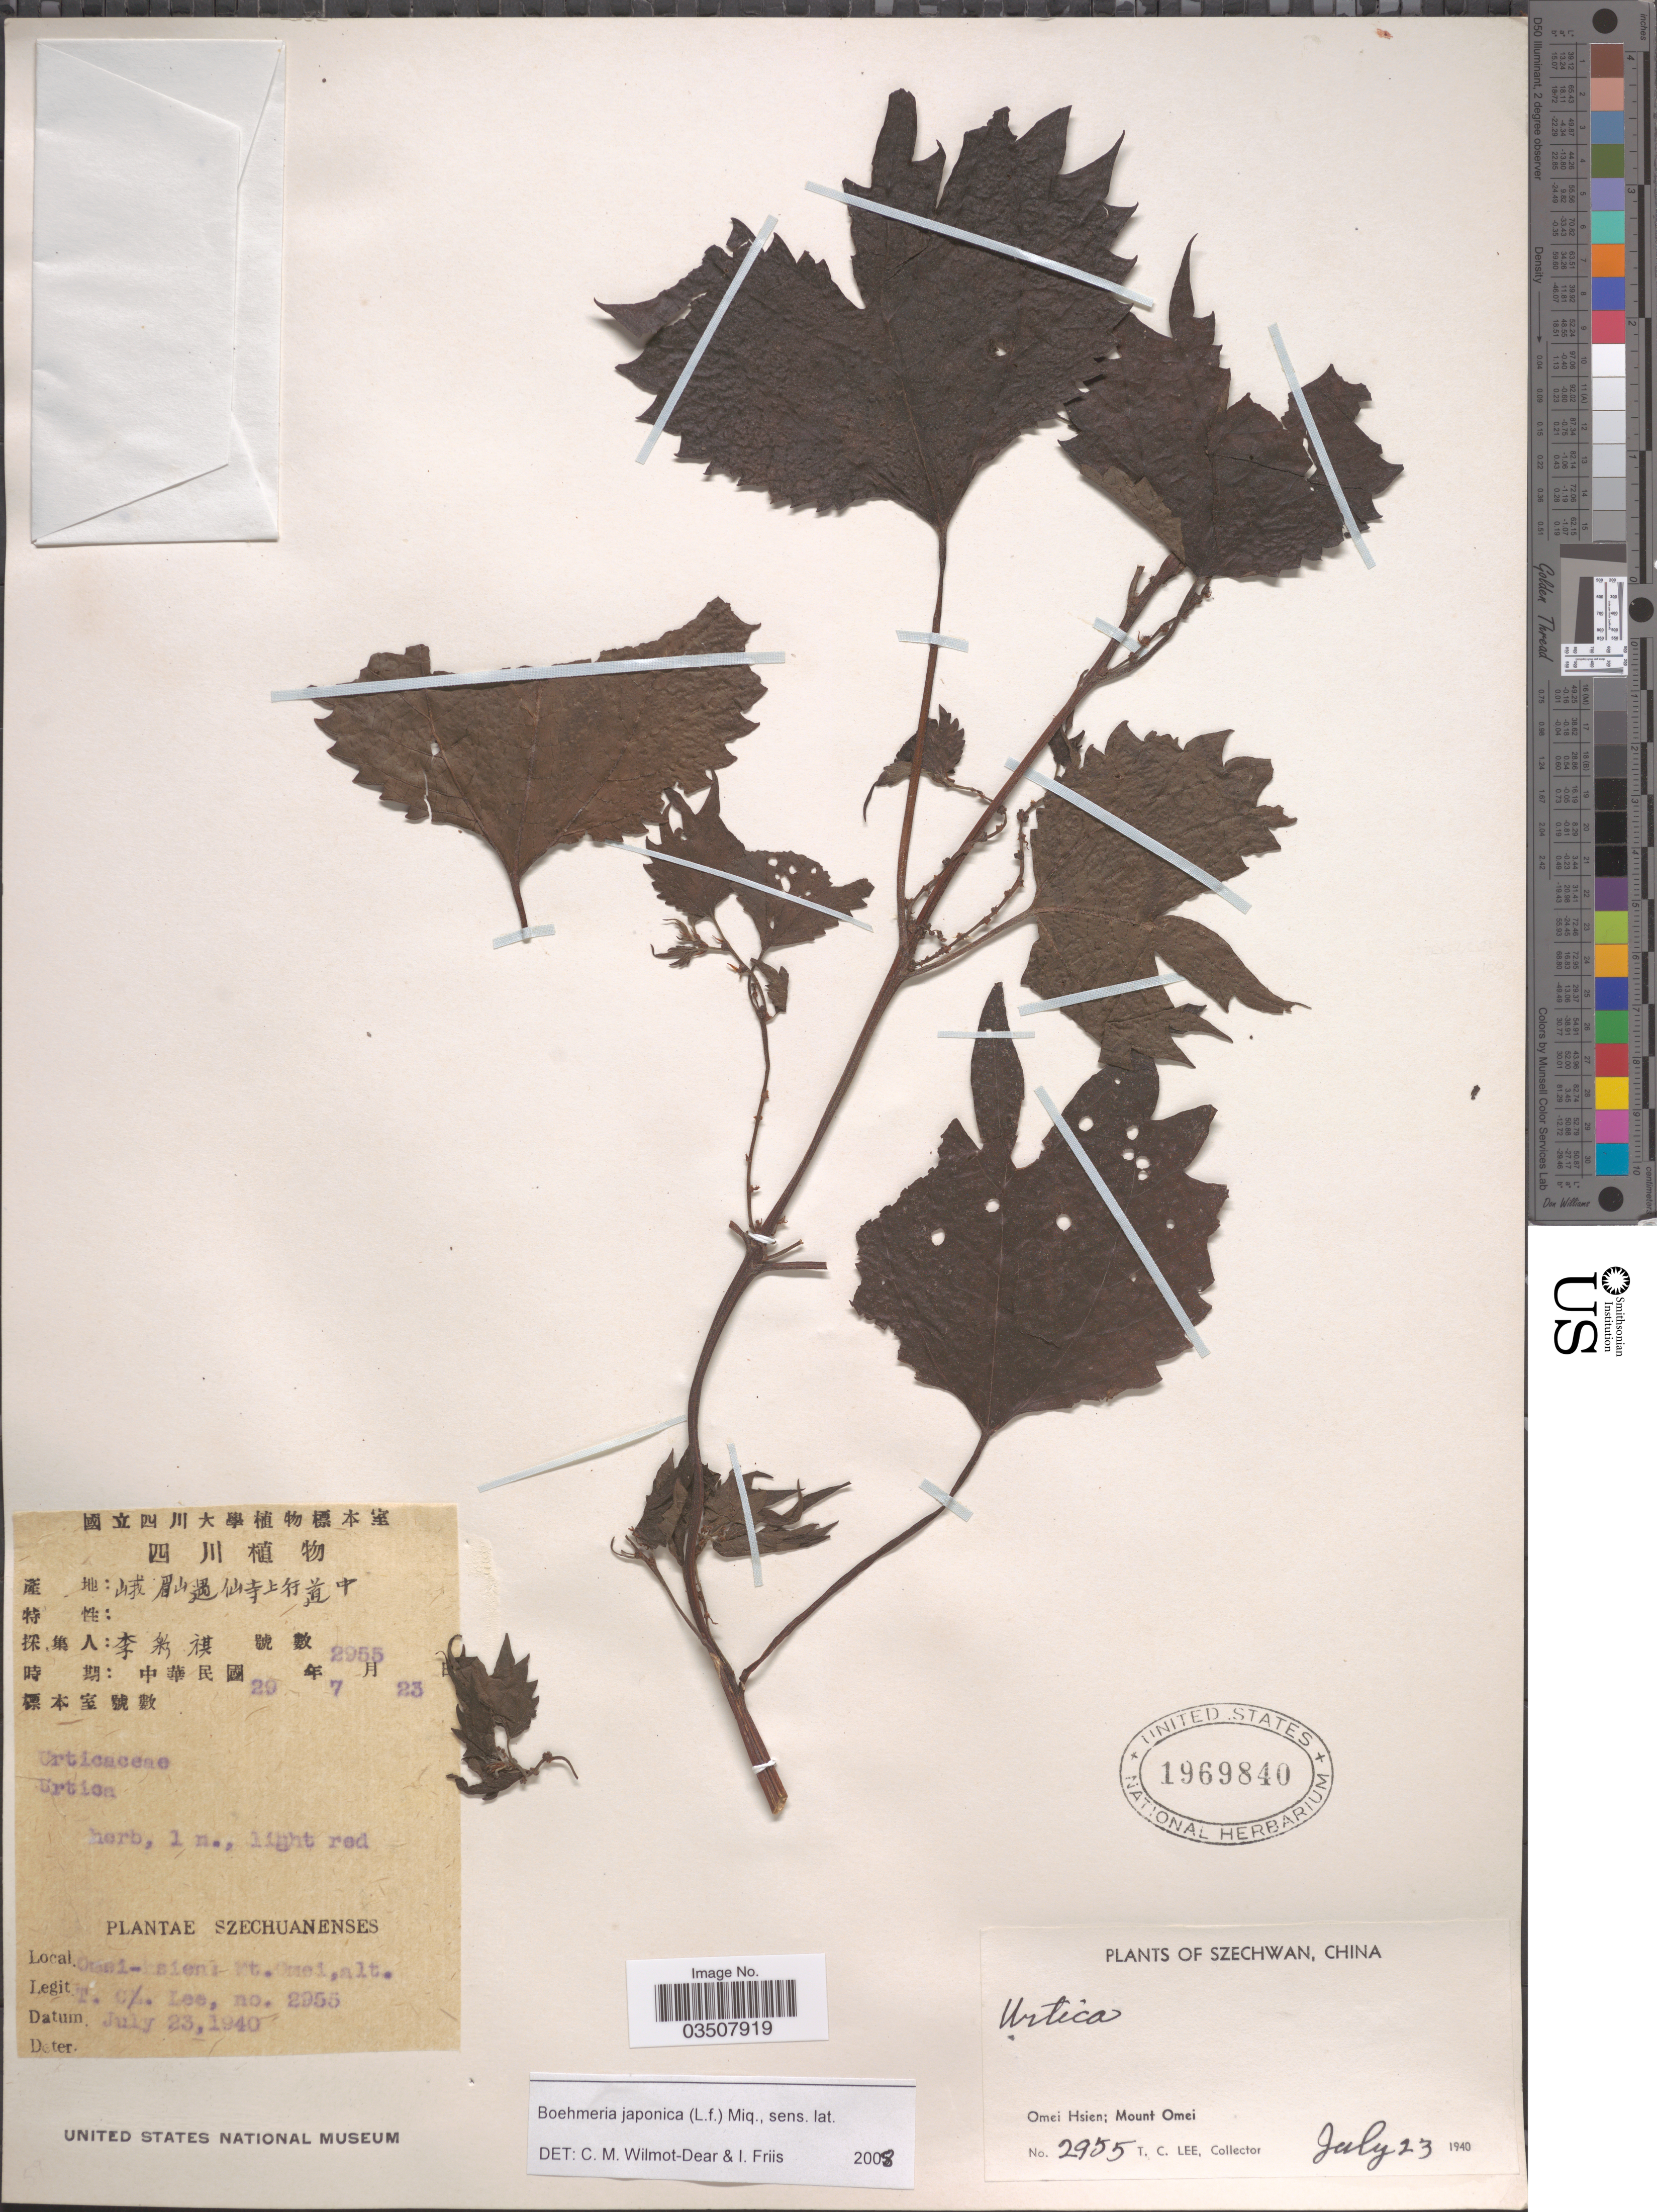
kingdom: Plantae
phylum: Tracheophyta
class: Magnoliopsida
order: Rosales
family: Urticaceae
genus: Boehmeria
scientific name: Boehmeria japonica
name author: (L. f.) Miq.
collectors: T. Lee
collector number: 2955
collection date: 1940-07-23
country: China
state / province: Sichuan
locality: Szechwan. Omei Hsien; Mount Omei.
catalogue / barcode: US 1969840